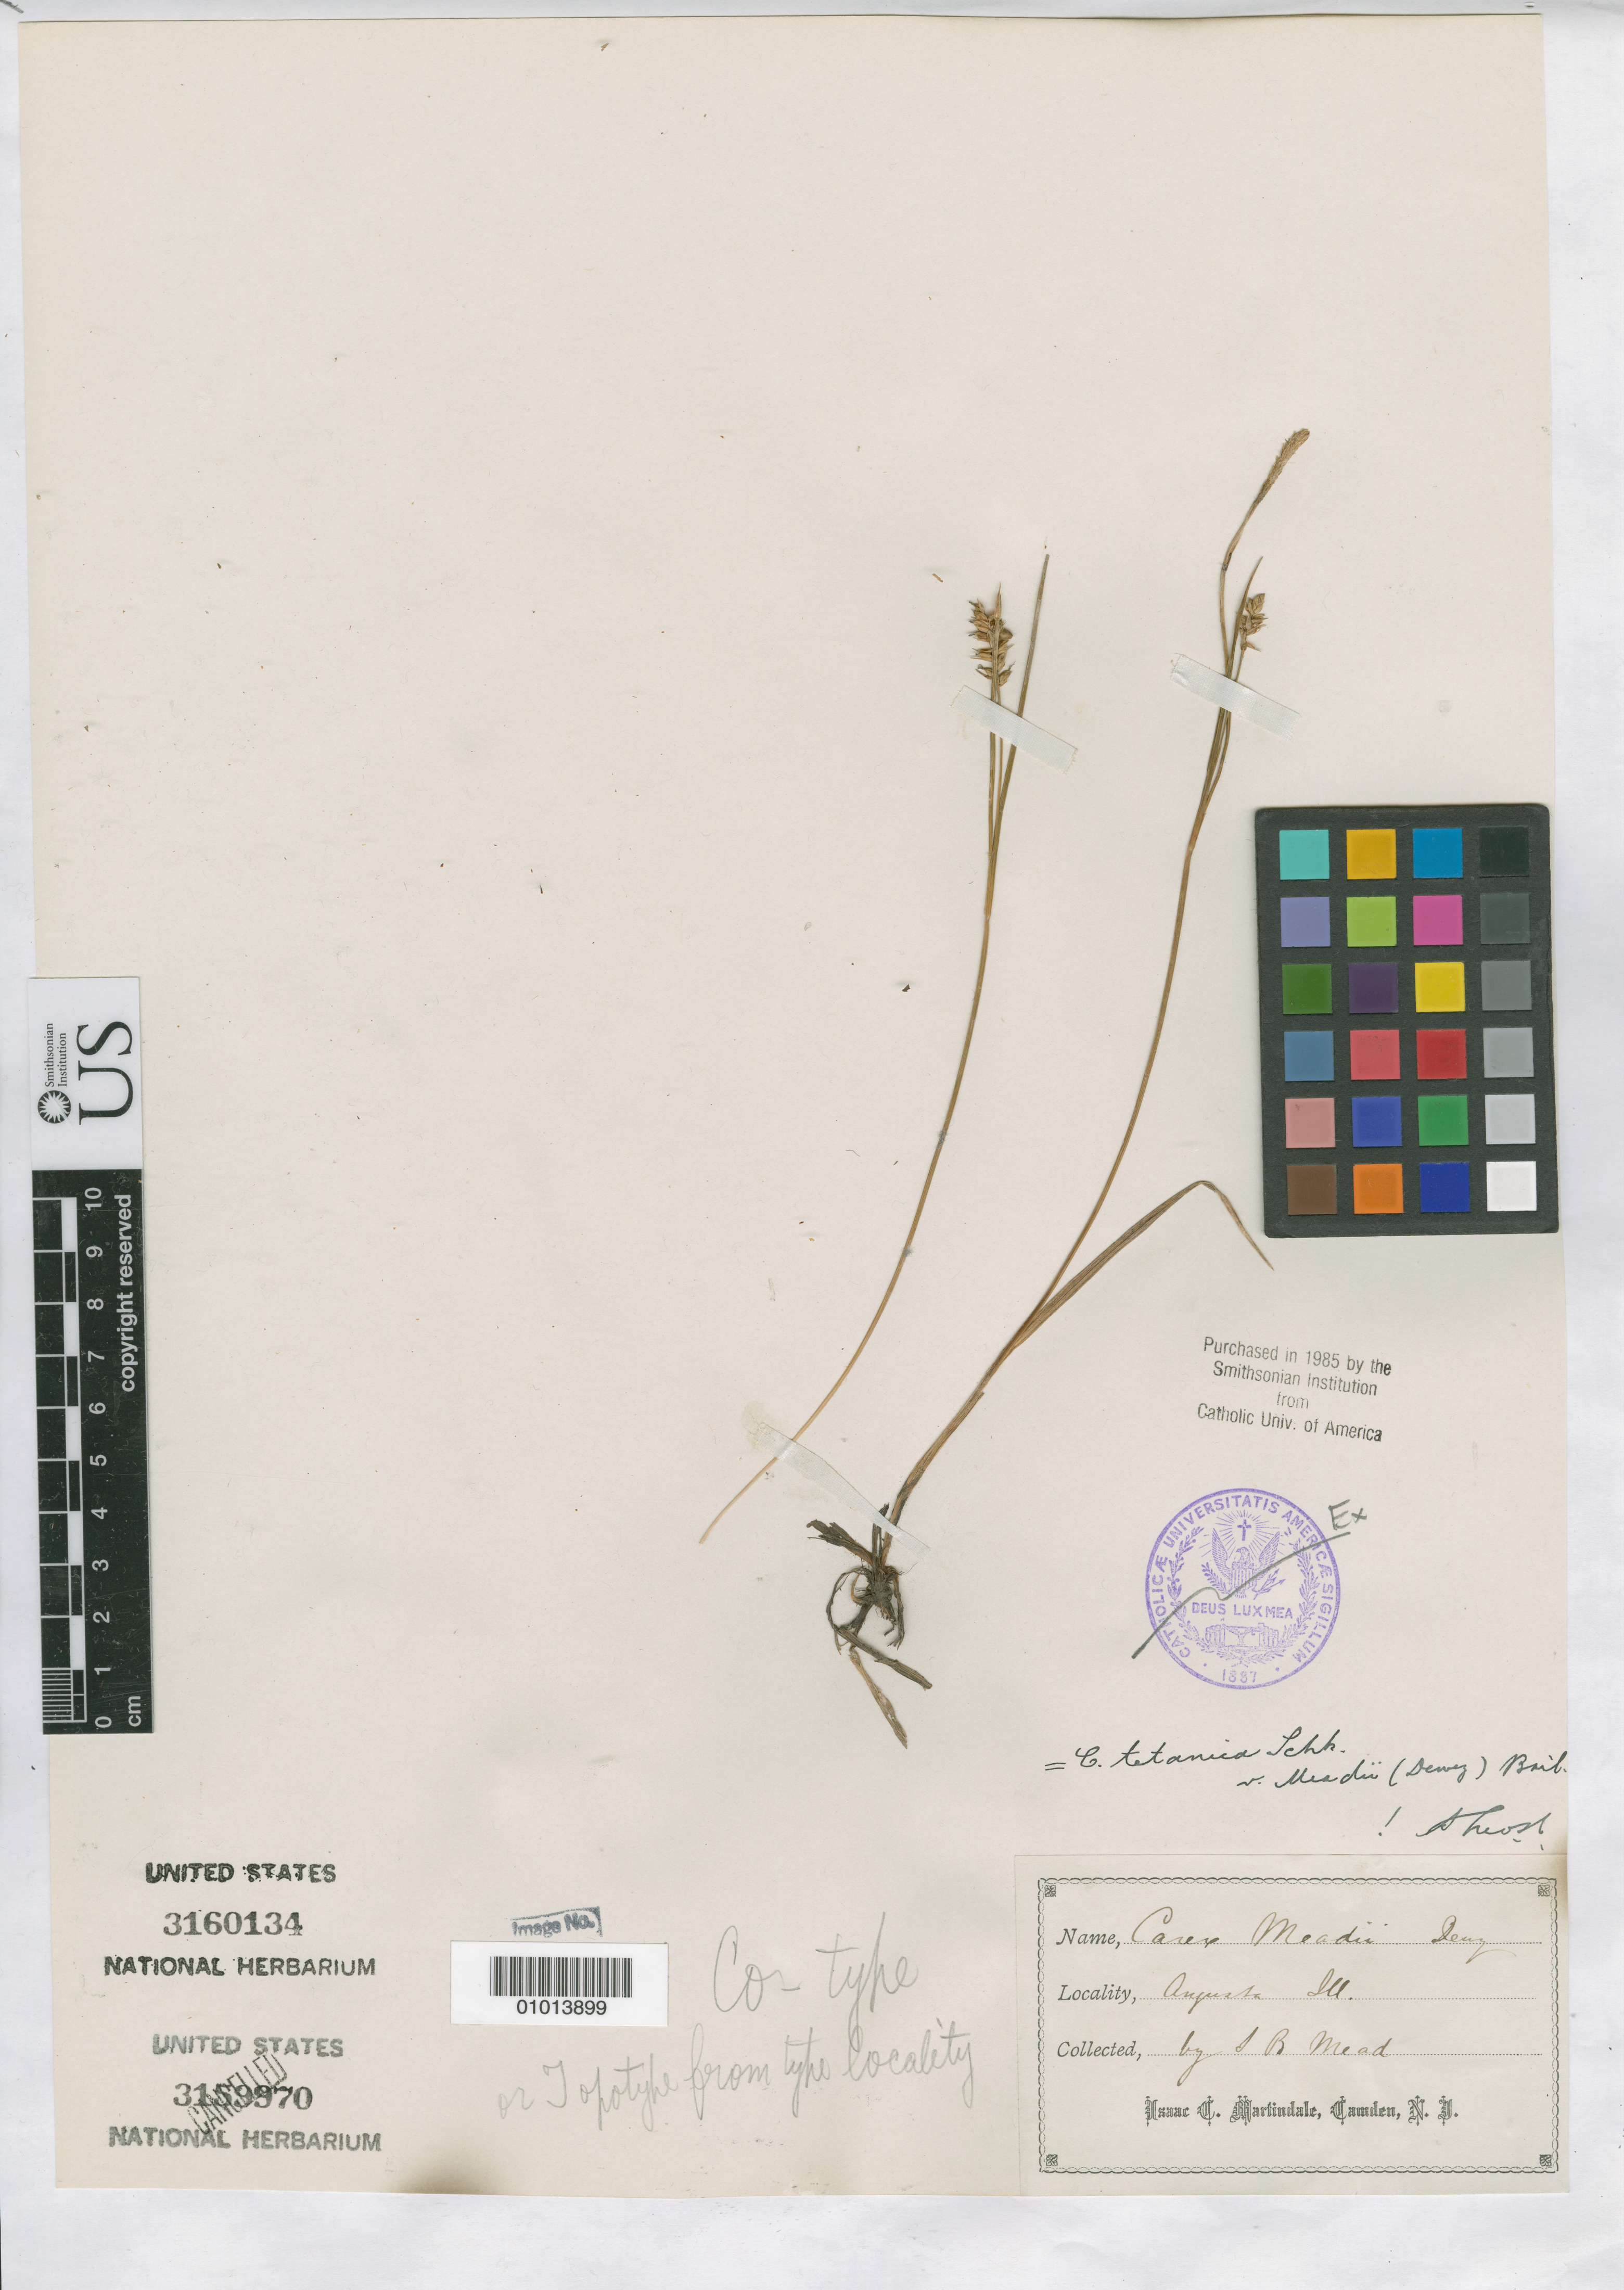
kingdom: Plantae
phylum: Tracheophyta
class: Liliopsida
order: Poales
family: Cyperaceae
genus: Carex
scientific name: Carex meadii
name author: Dewey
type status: Possible Type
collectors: S. Mead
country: United States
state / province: Illinois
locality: Augusta.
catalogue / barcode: US 3160134